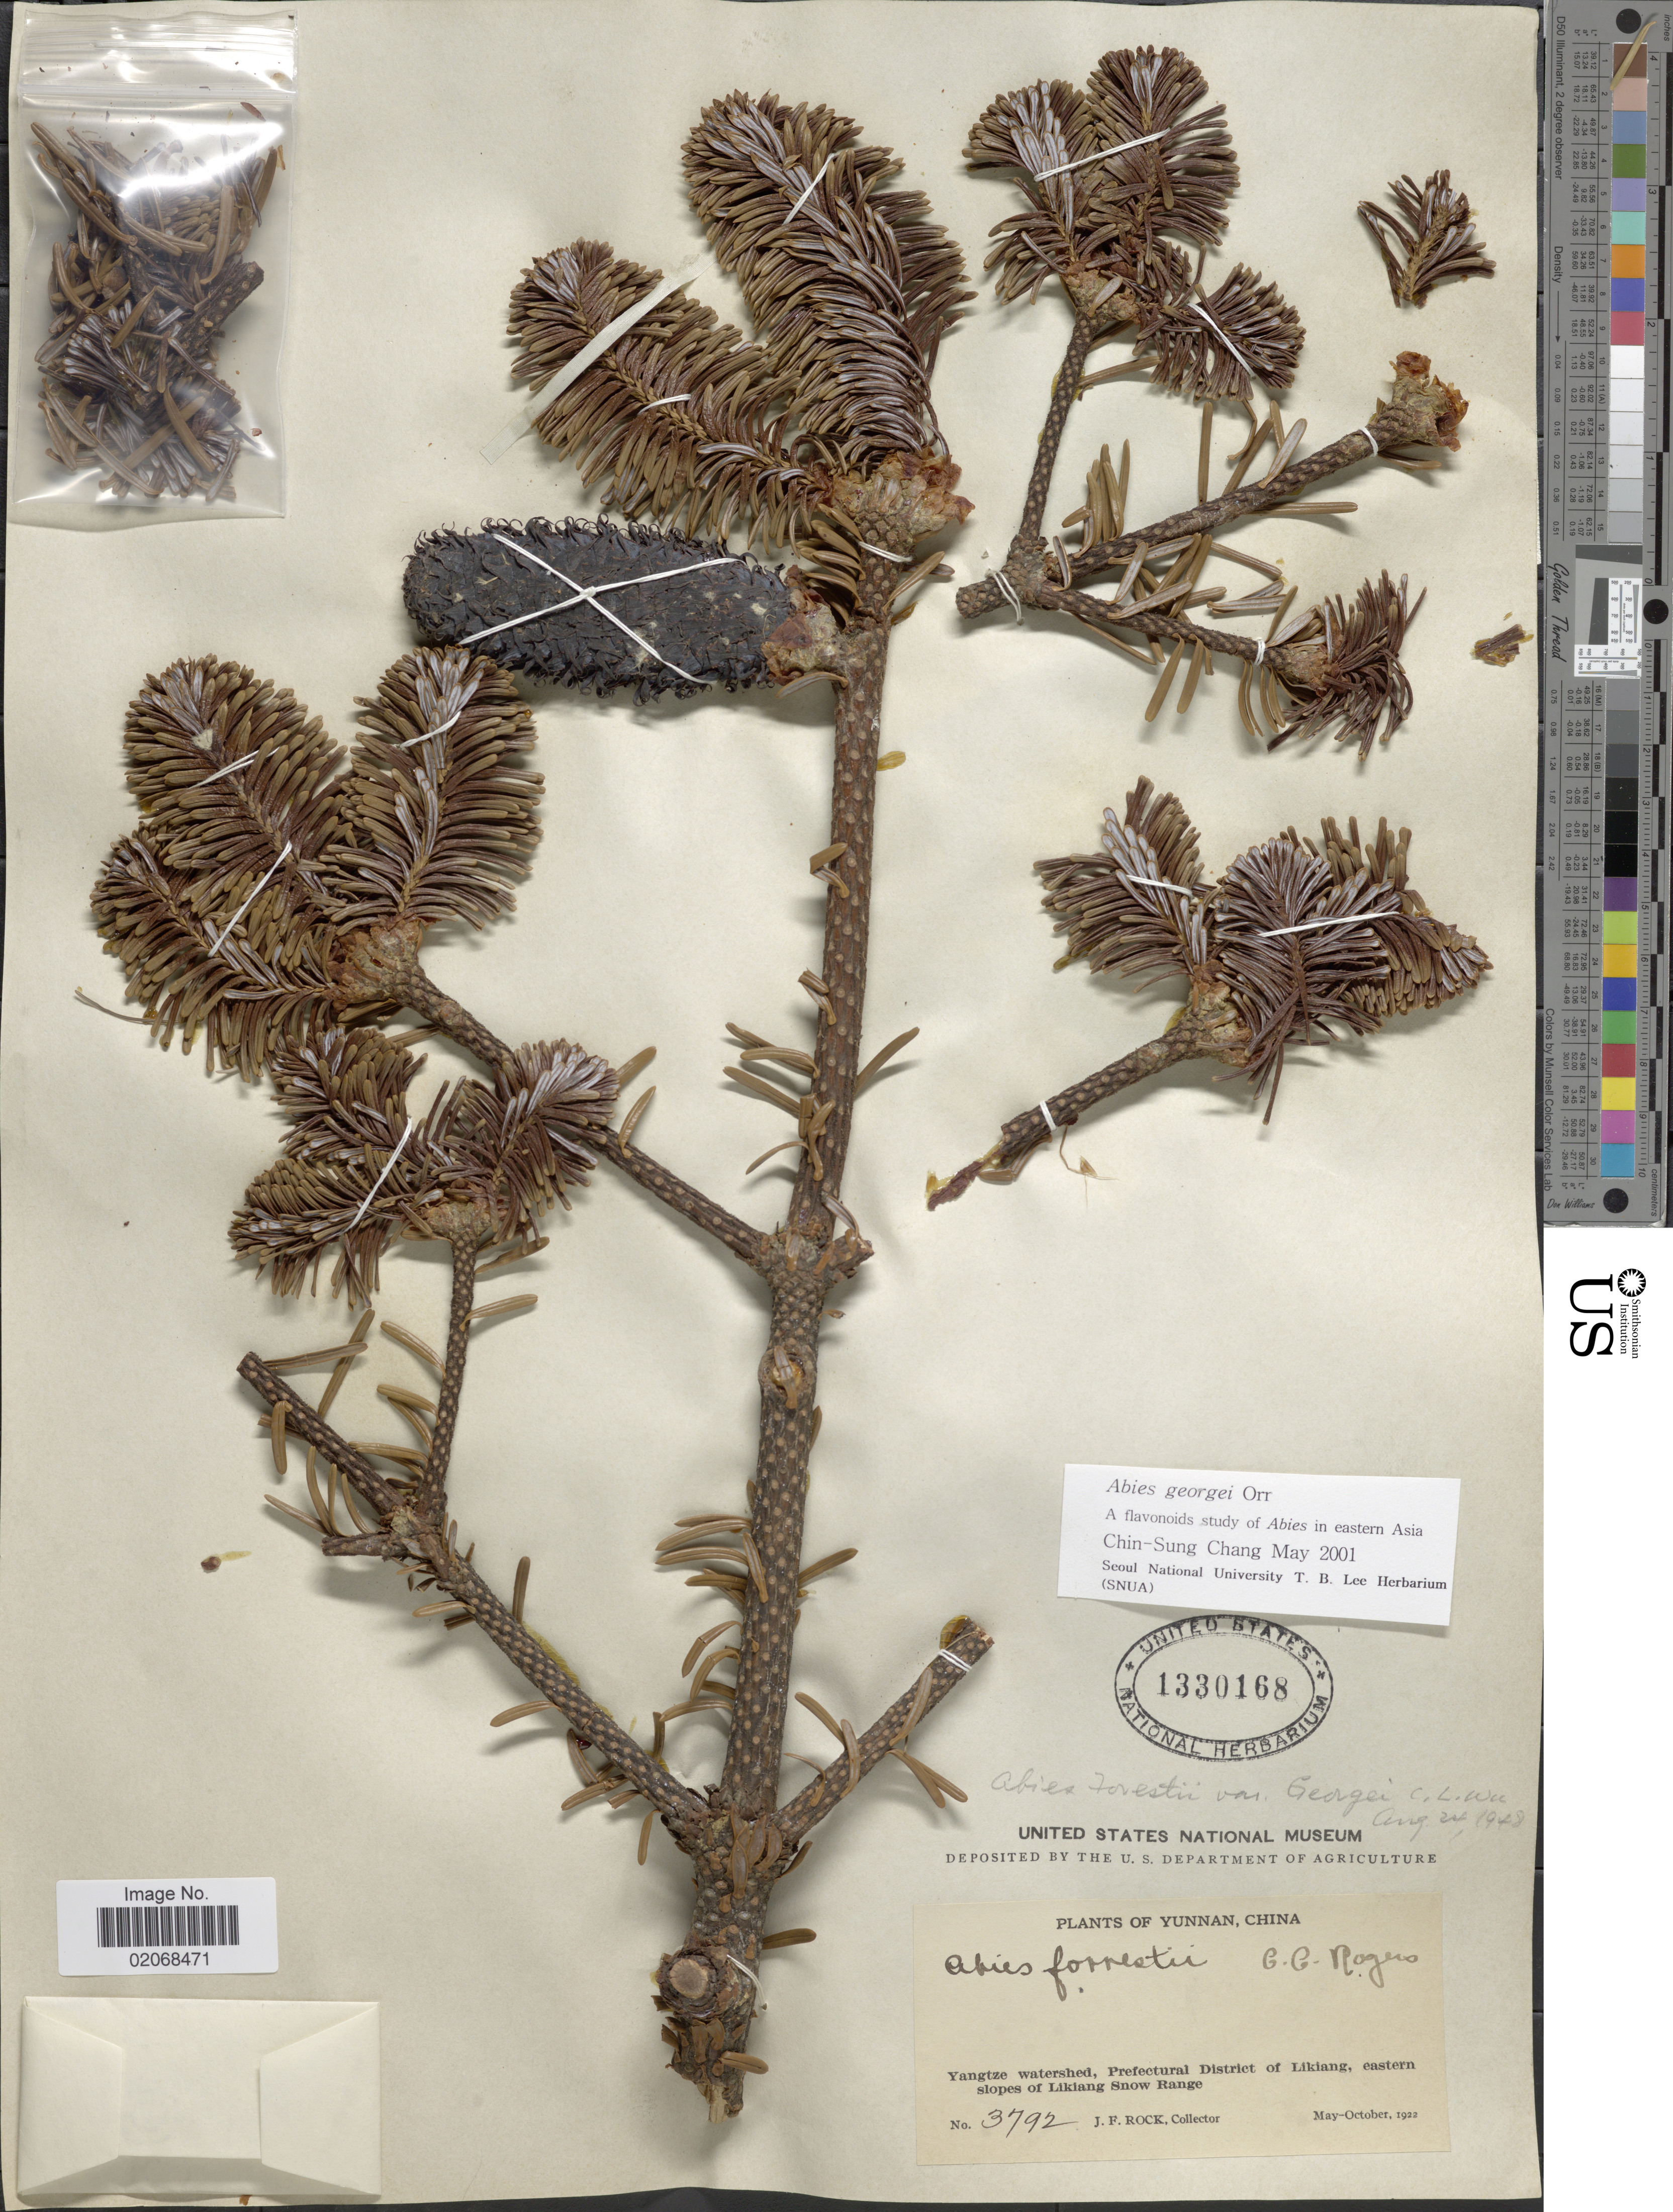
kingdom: Plantae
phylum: Tracheophyta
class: Pinopsida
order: Pinales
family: Pinaceae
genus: Abies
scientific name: Abies forrestii var. georgei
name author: (Orr) Farjon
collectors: J. Rock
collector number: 3792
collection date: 1922-05/1922-10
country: China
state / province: Yunnan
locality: Yangtze watershed, Prefectural District of Likiang, eastern slopes of Likiang Snow Range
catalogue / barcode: US 1330168